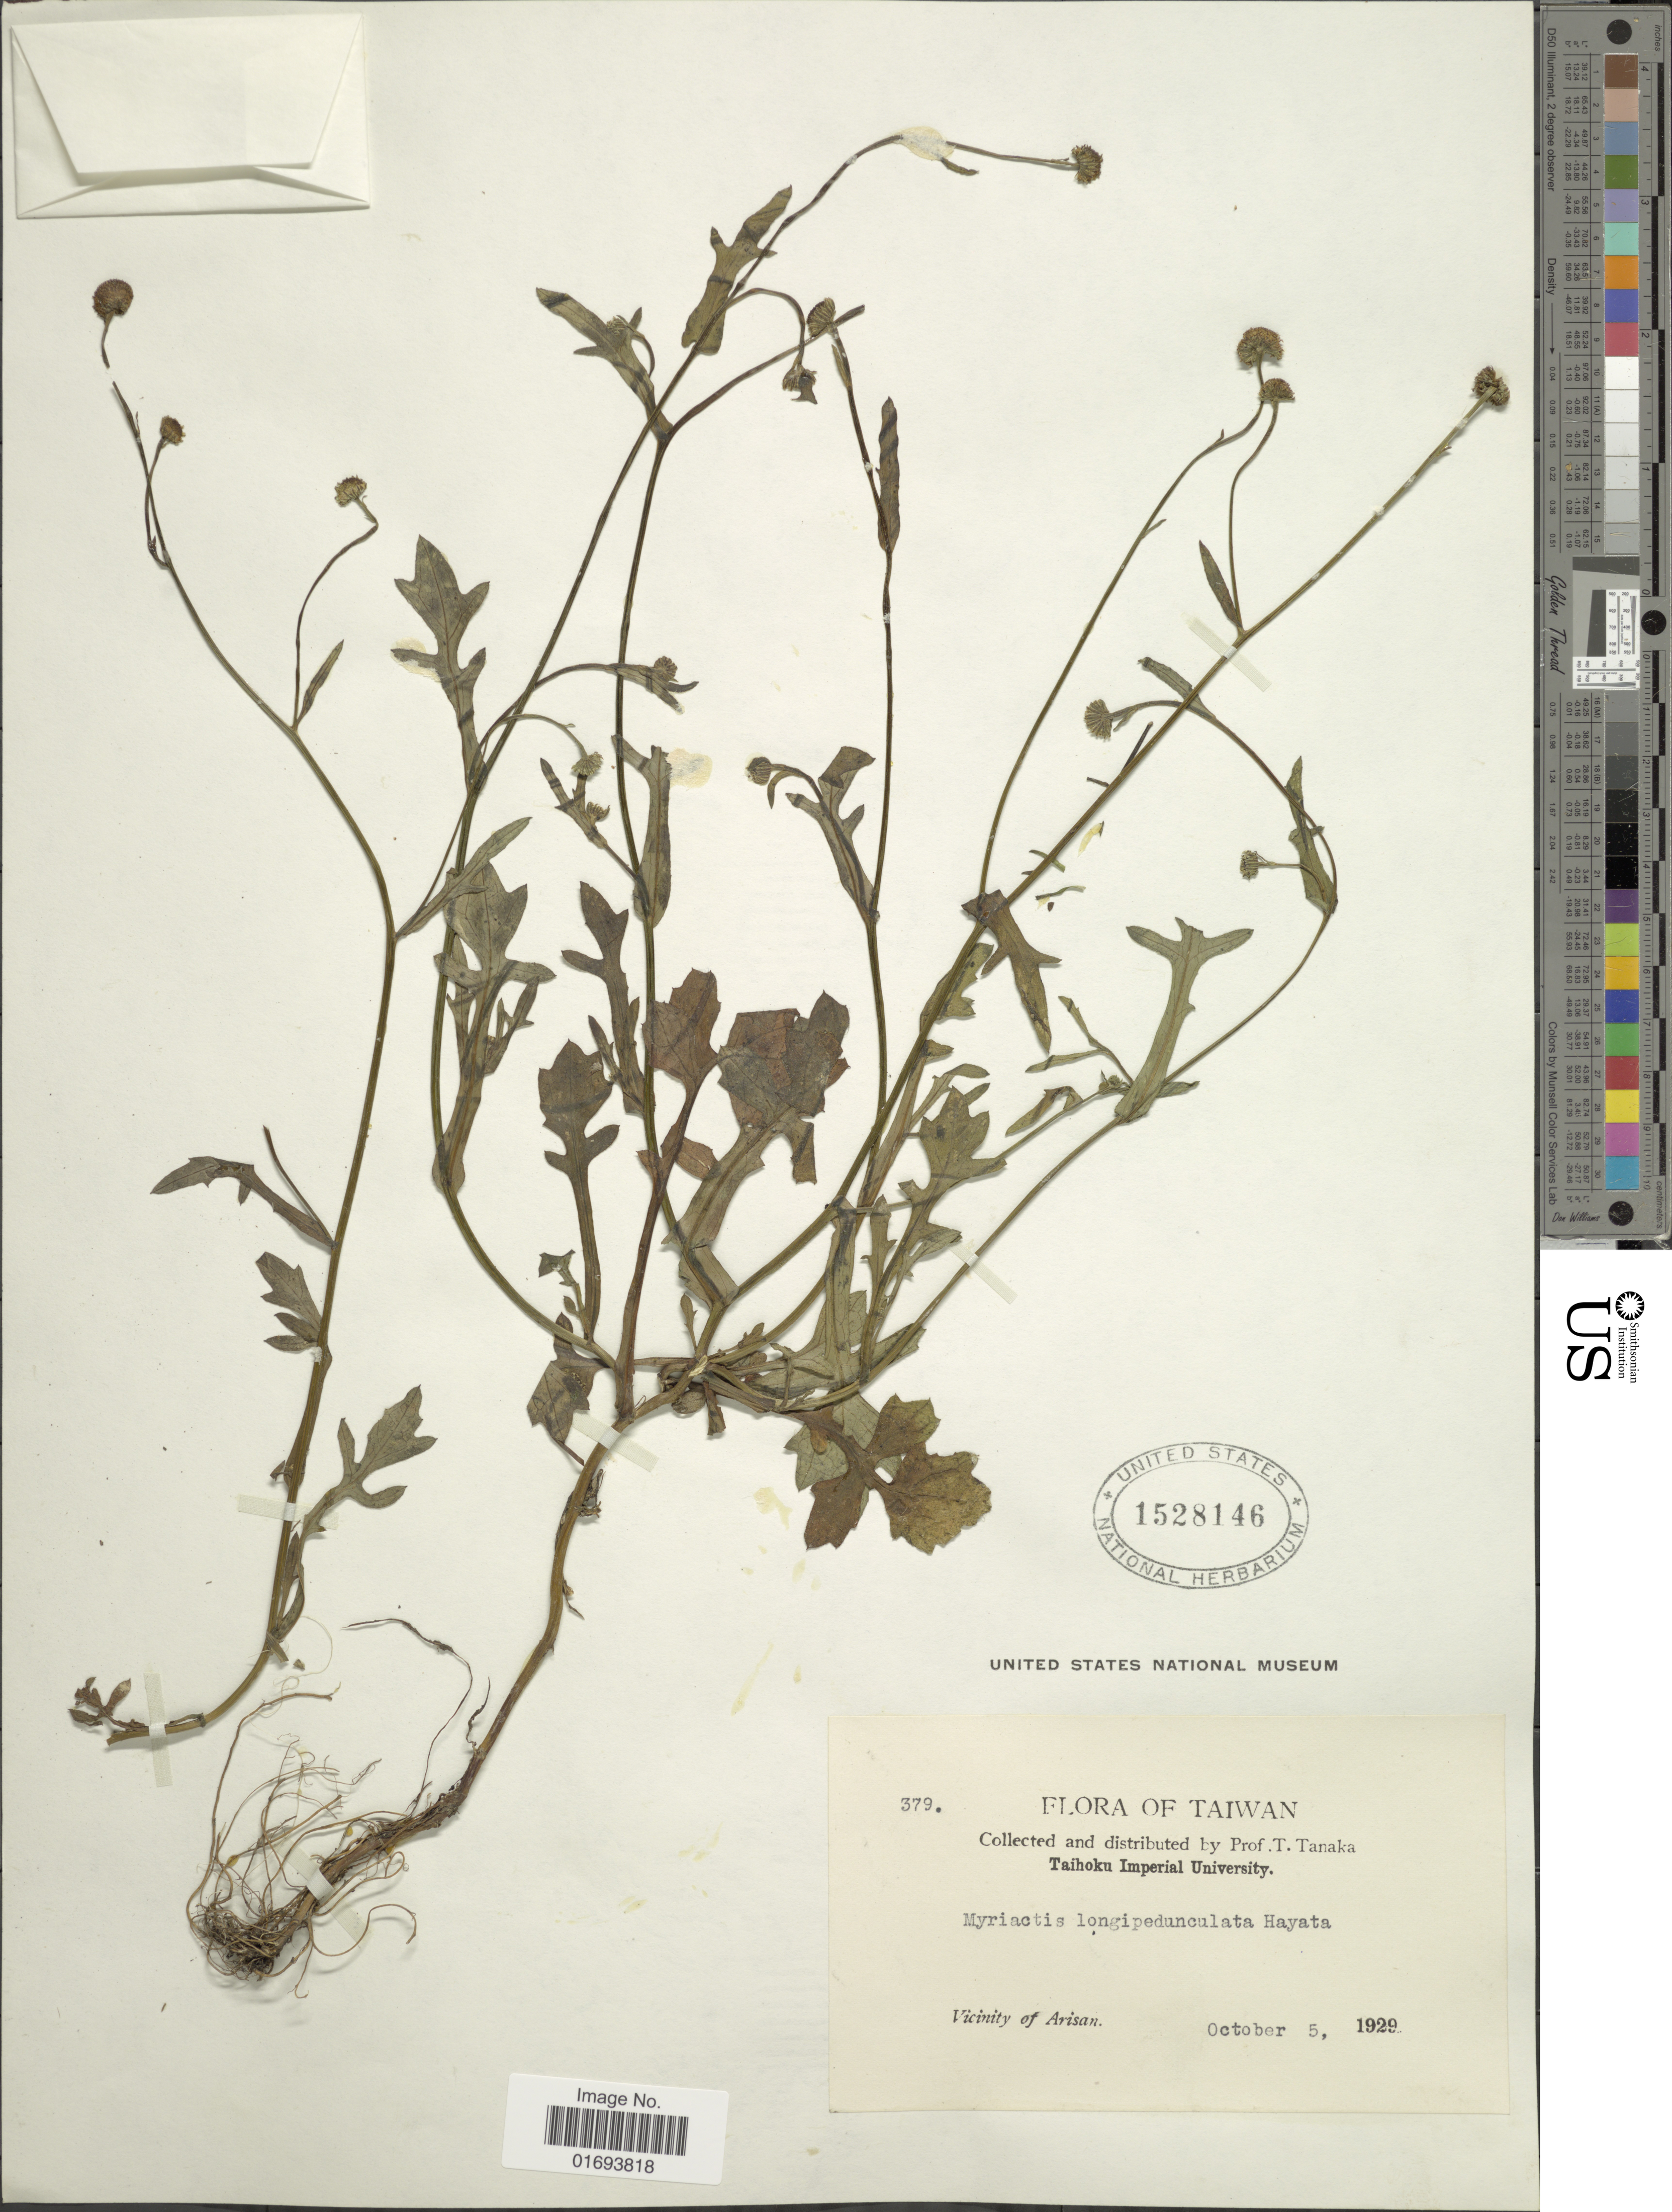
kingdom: Plantae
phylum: Tracheophyta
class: Magnoliopsida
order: Asterales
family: Asteraceae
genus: Myriactis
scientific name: Myriactis longepedunculata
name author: Hayata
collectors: T. Tanaka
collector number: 379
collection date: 1929-10-05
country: Taiwan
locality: Taiwan. Vicinity of Arisan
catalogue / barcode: US 1528146